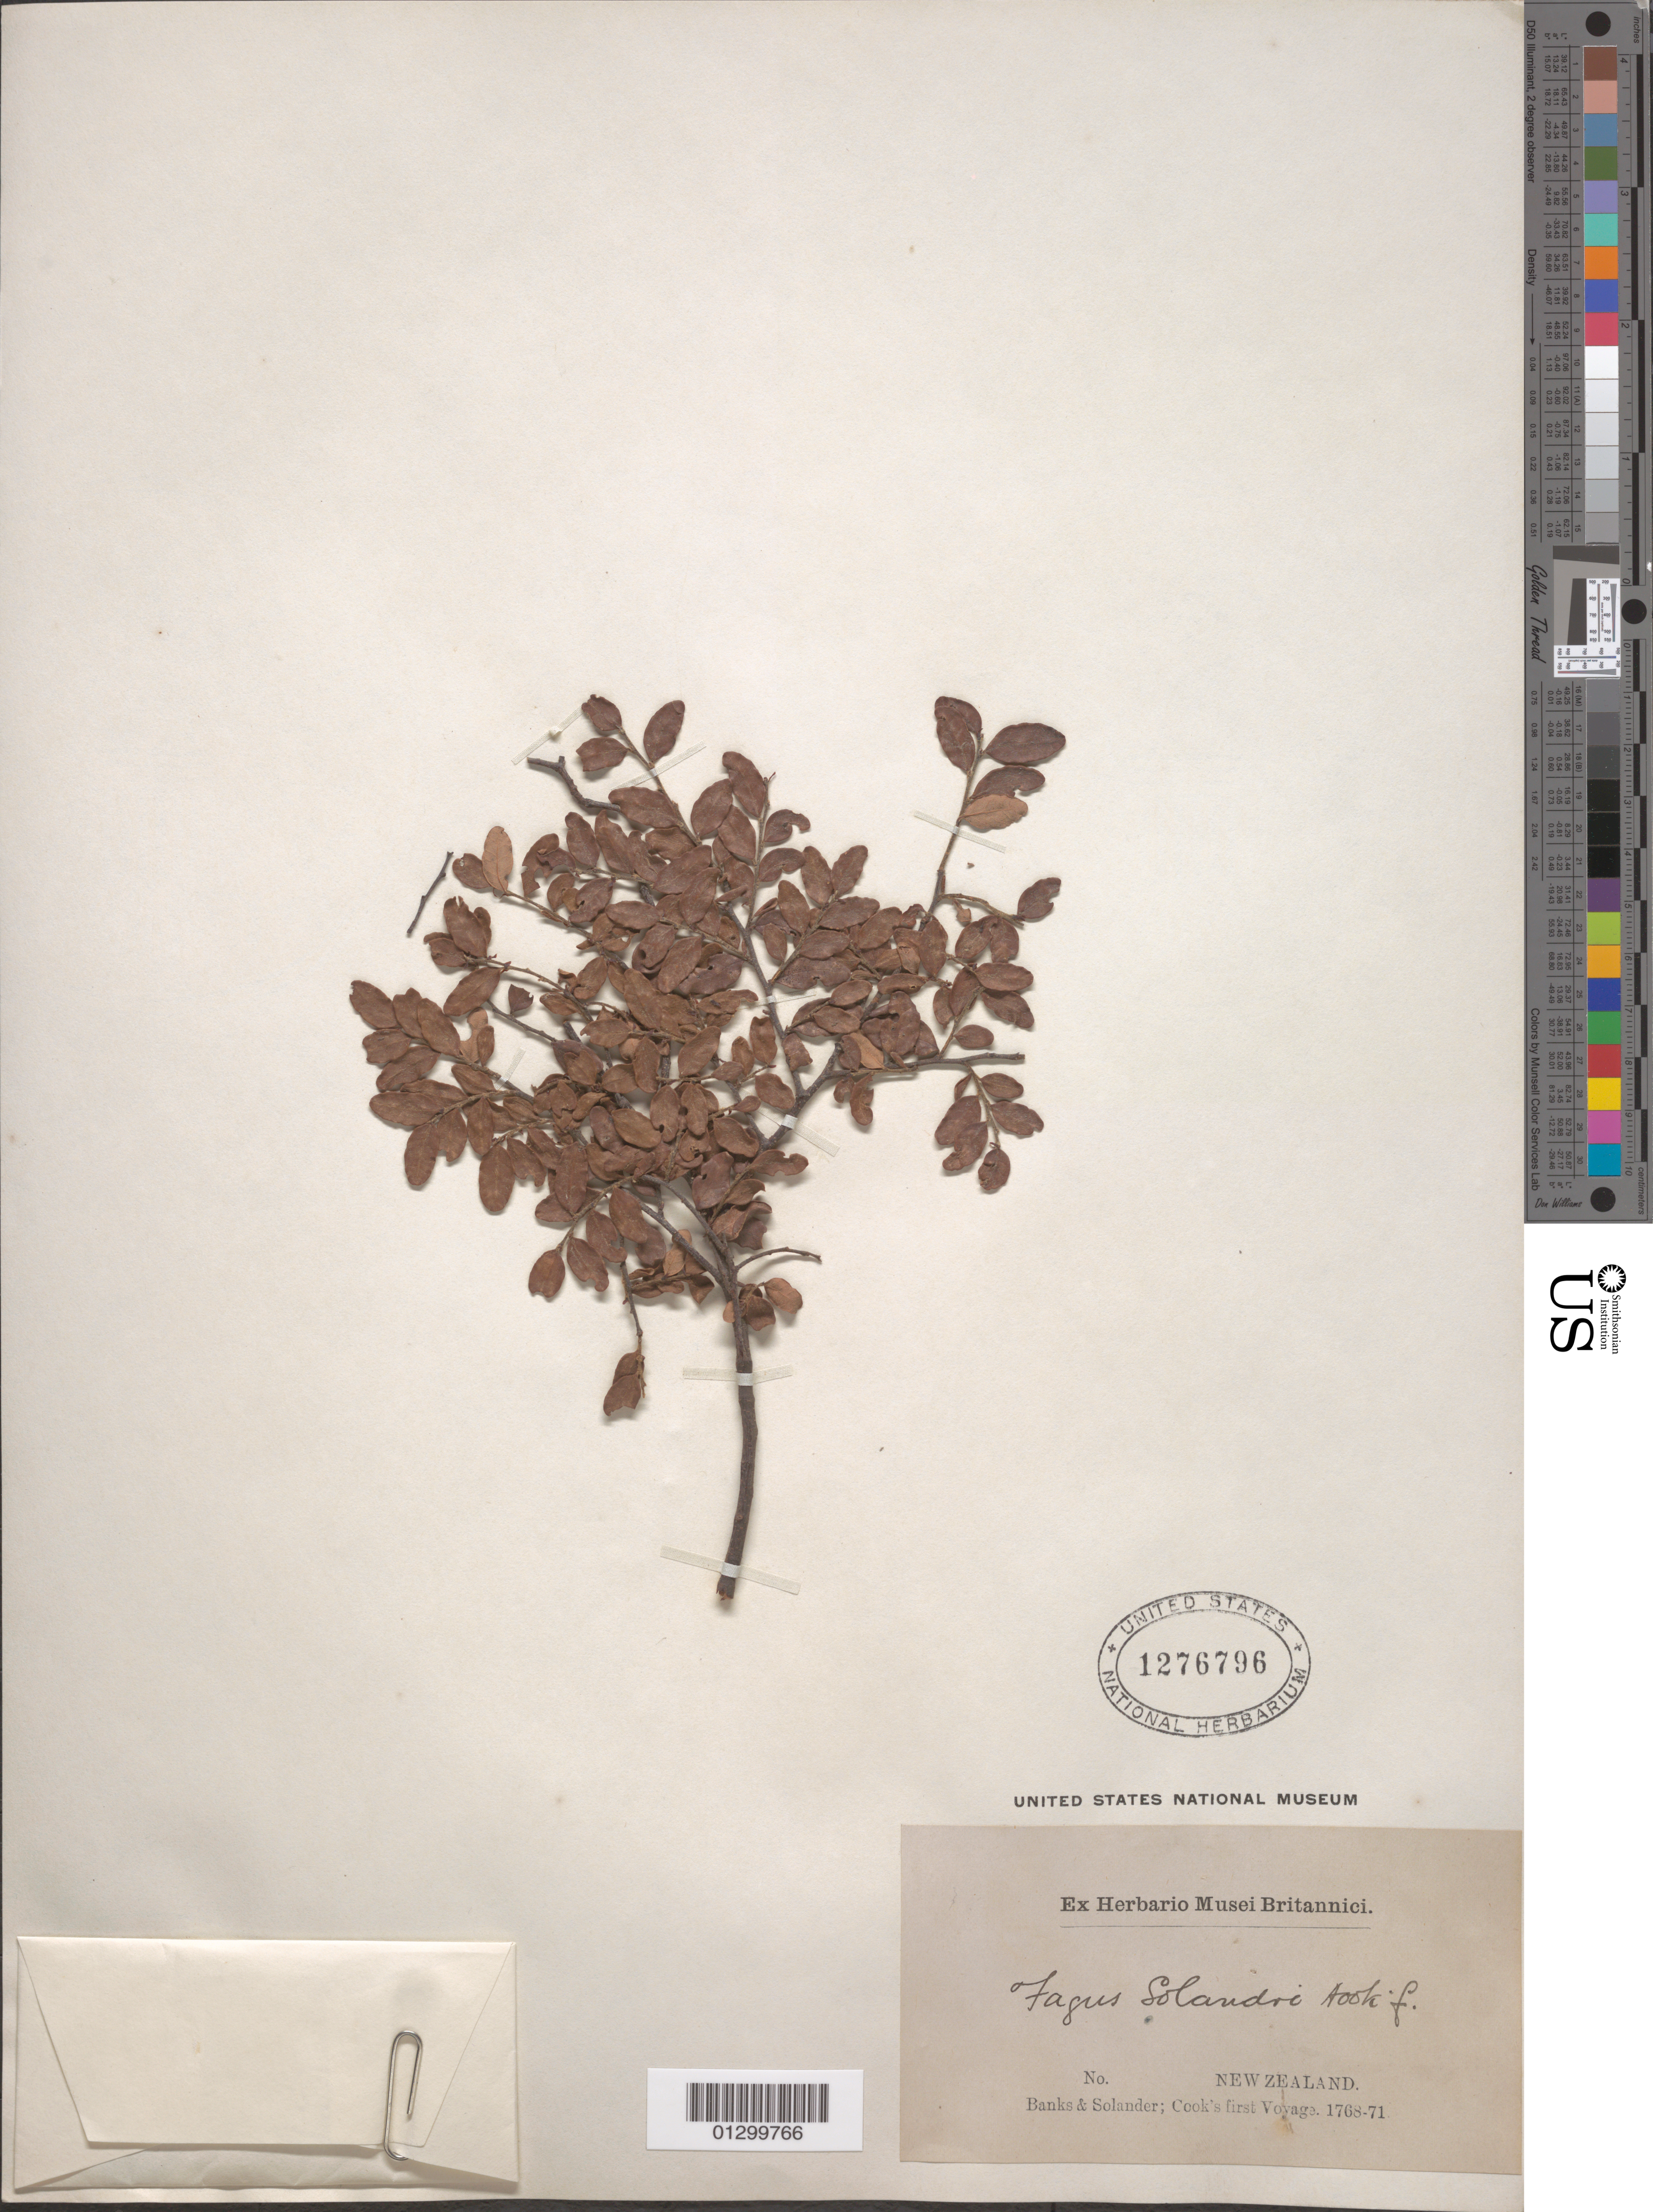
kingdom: Plantae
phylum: Tracheophyta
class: Magnoliopsida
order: Fagales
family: Nothofagaceae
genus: Nothofagus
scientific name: Nothofagus solandri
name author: (Hook. f.) Oerst.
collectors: J. Banks & D. C. Solander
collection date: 1768/1771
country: New Zealand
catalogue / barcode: US 1276796